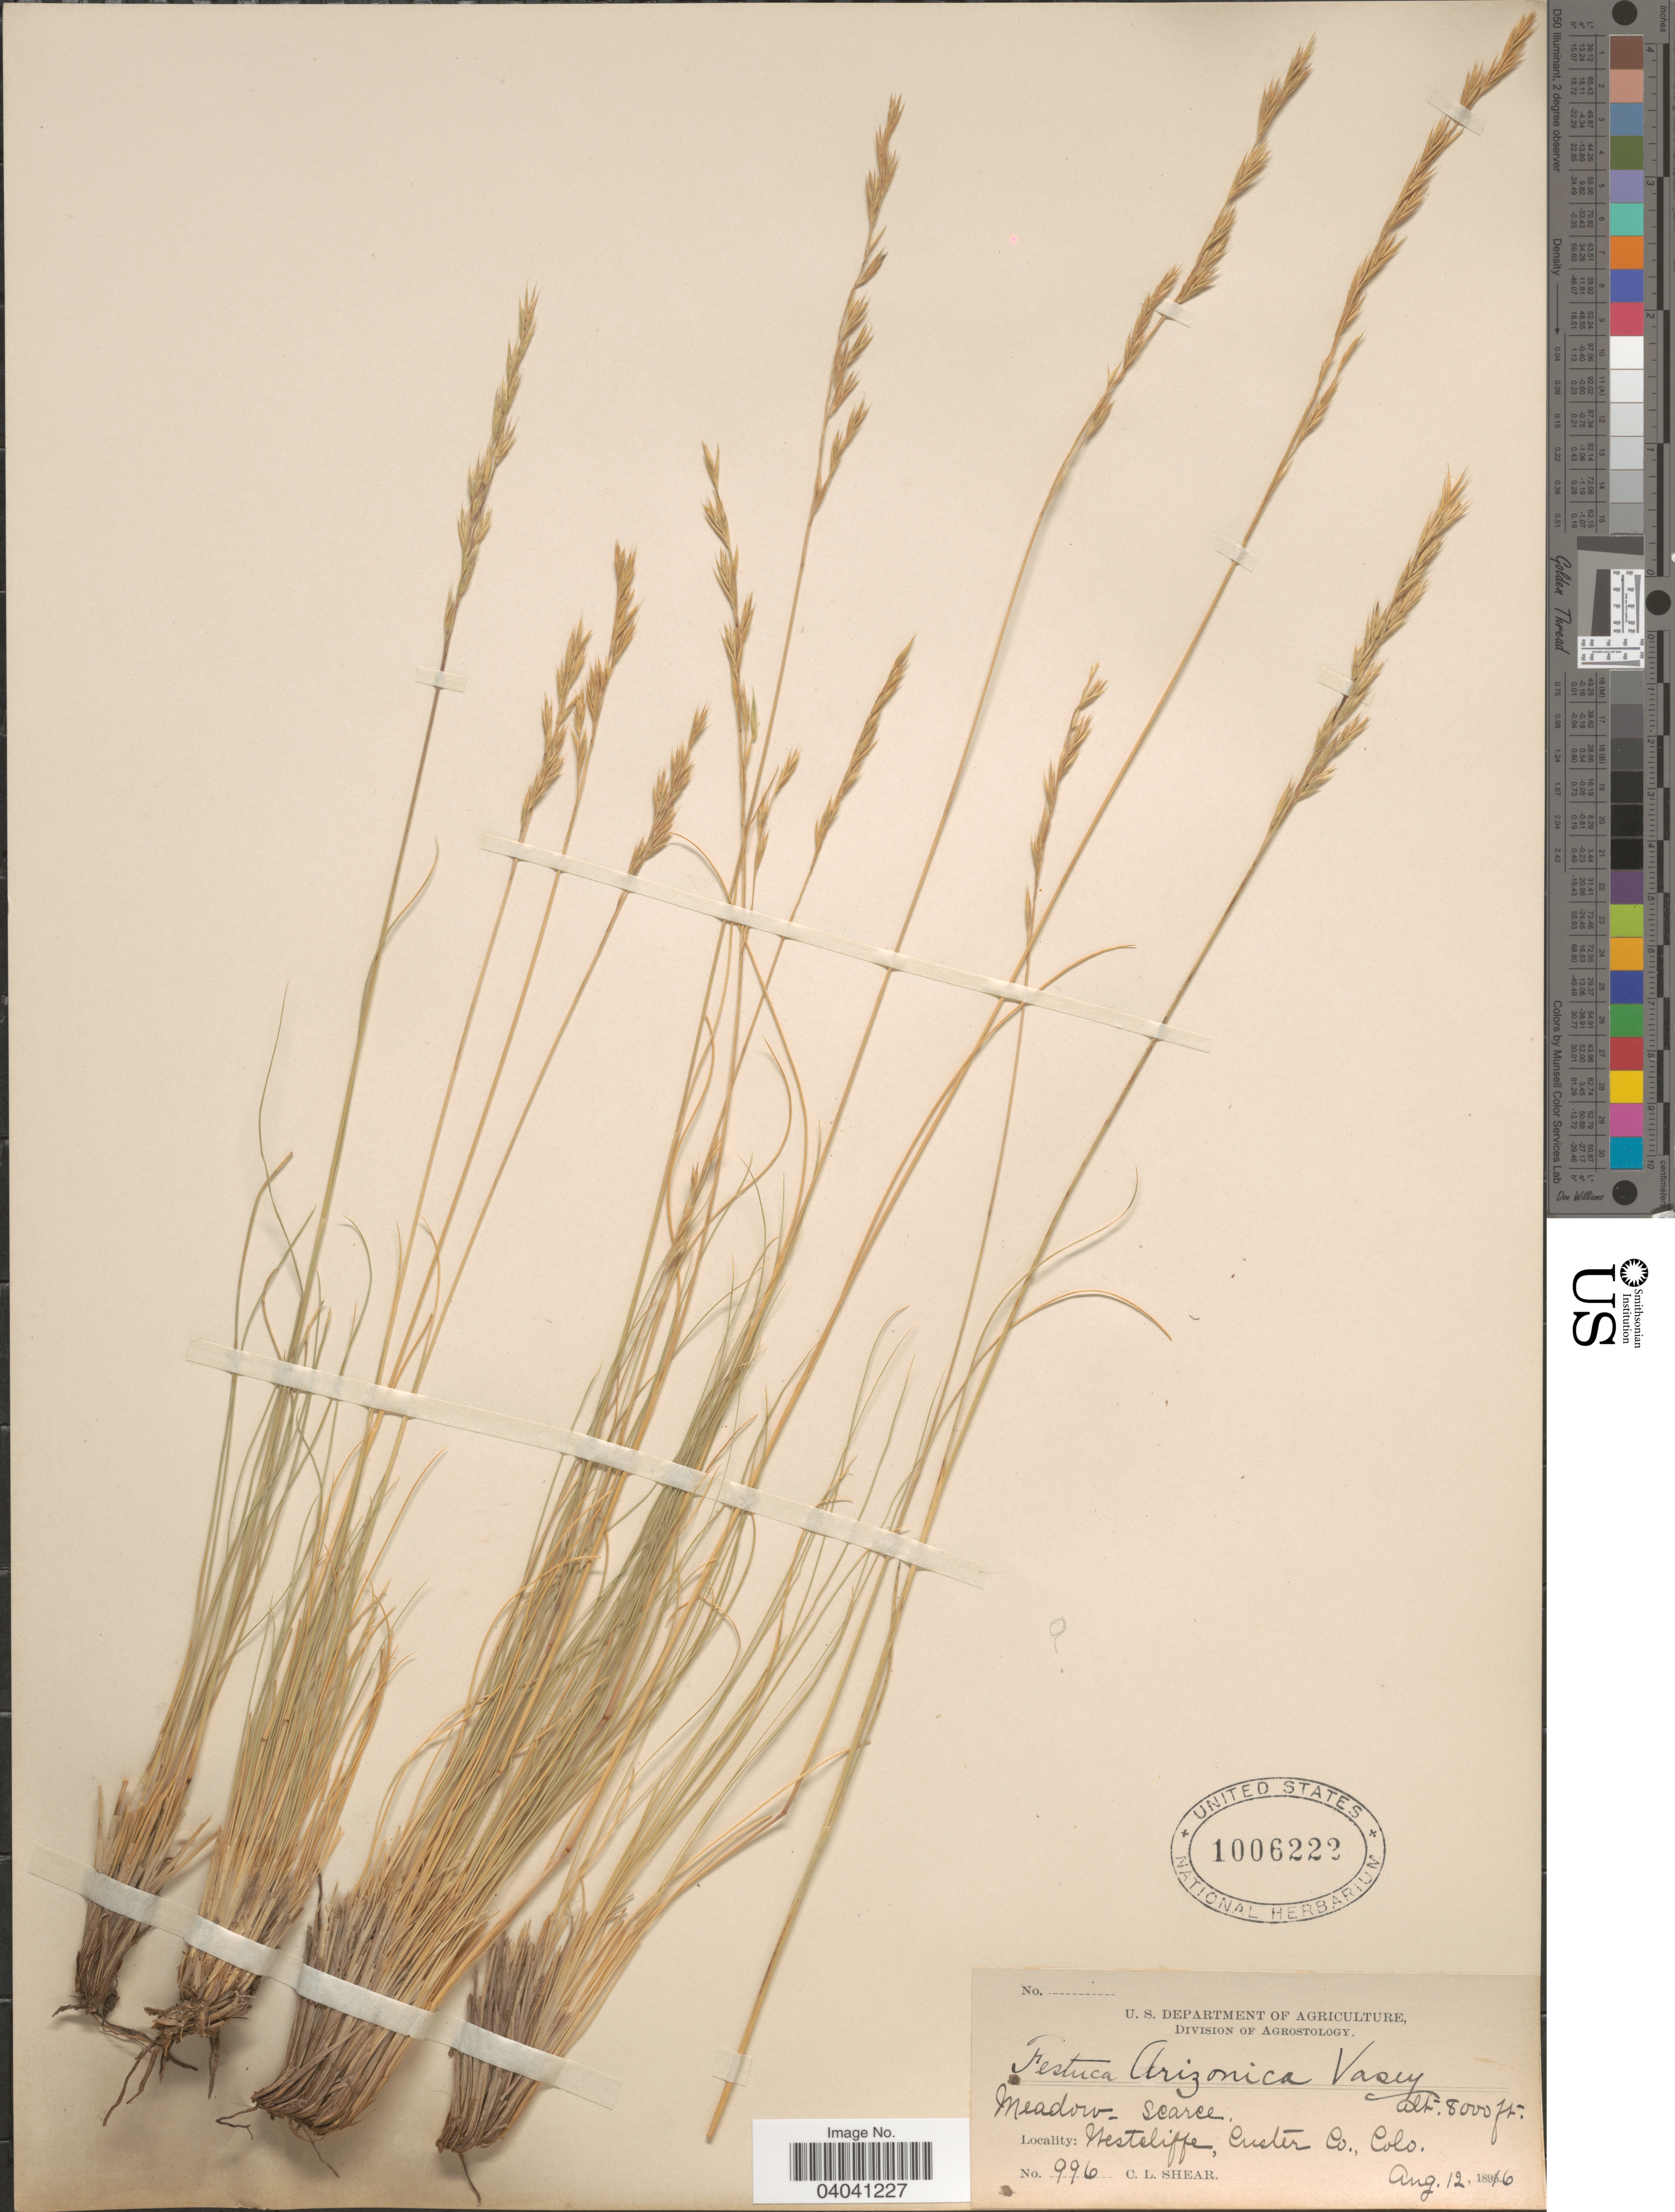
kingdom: Plantae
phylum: Tracheophyta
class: Liliopsida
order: Poales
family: Poaceae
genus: Festuca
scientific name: Festuca arizonica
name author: Vasey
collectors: C. L. Shear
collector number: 996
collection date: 1896-08-12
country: United States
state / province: Colorado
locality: Westcliffs, Custer Co.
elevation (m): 2438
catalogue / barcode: US 1006222